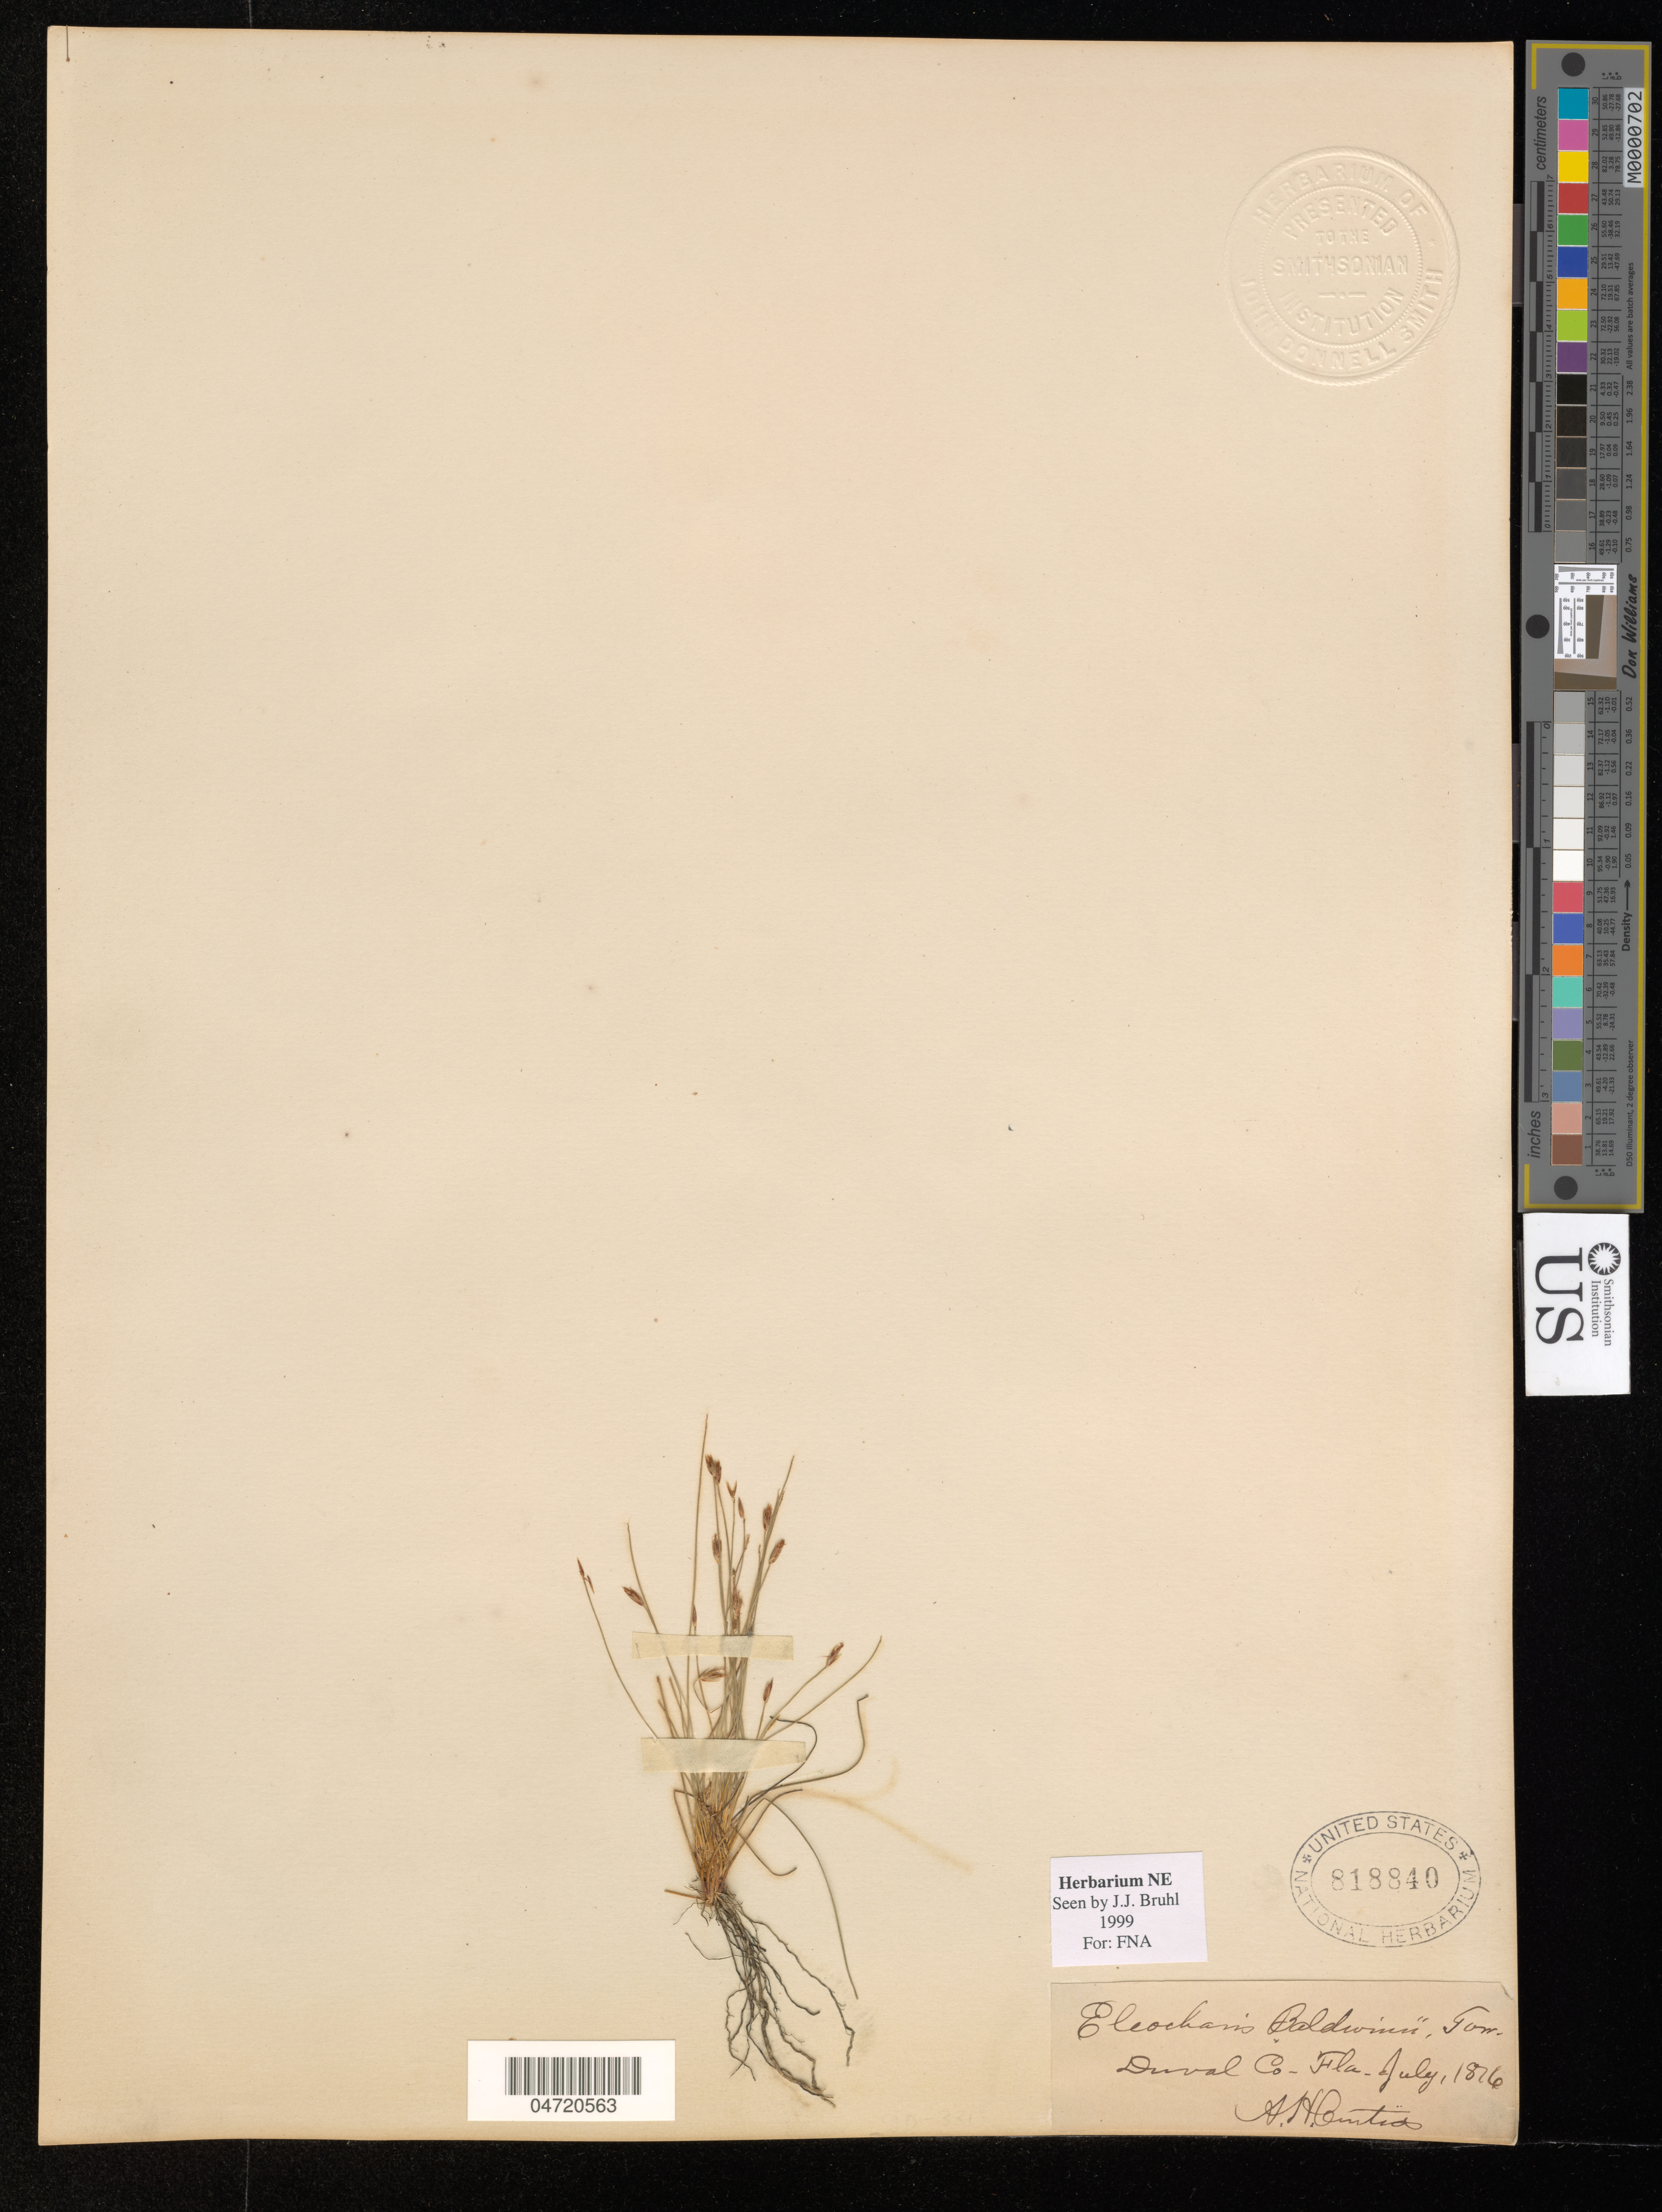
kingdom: Plantae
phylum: Tracheophyta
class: Liliopsida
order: Poales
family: Cyperaceae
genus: Eleocharis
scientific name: Eleocharis baldwinii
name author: (Torr.) Chapm.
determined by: Bruhl, J. J., (NE), University of New England (AUSTRALIA)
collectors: A. H. Curtiss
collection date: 1876-07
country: United States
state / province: Florida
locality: Duval Co.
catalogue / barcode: US 818840